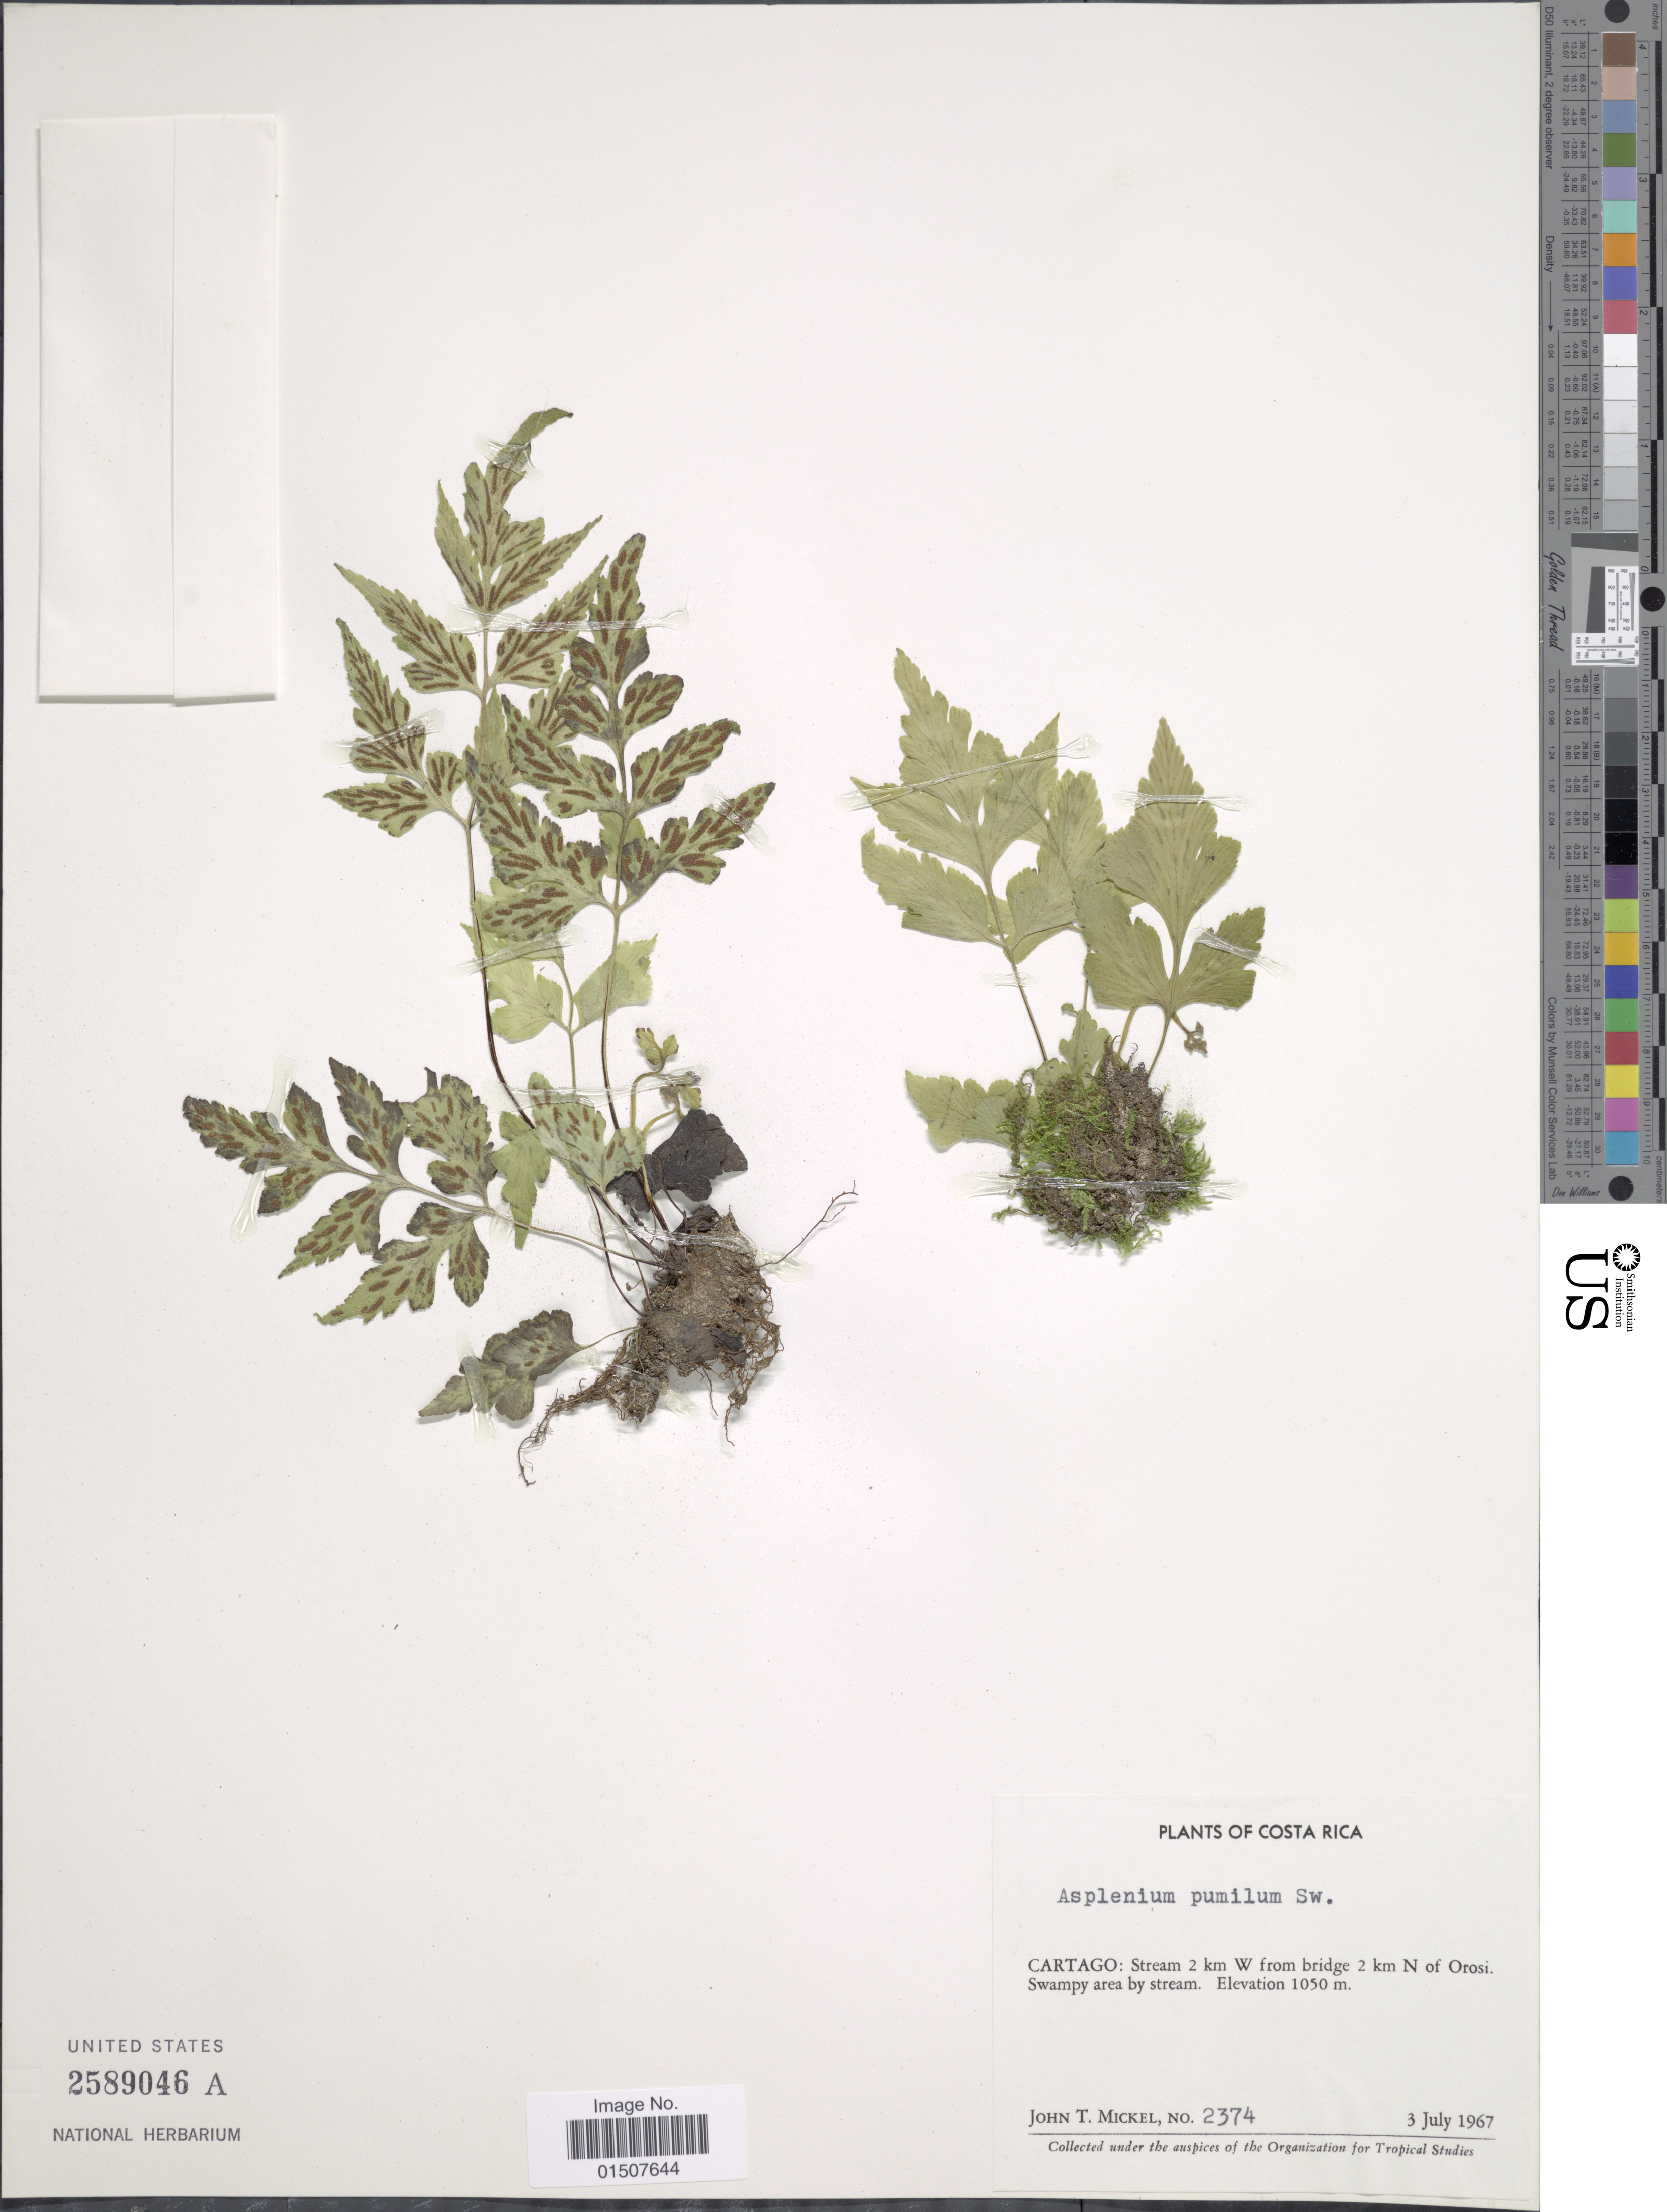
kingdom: Plantae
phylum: Tracheophyta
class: Polypodiopsida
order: Polypodiales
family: Aspleniaceae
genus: Asplenium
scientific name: Asplenium pumilum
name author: Sw.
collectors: J. T. Mickel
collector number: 2374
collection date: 1967-07-03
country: Costa Rica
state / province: Cartago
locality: Cartago: Stream 2 km W from bridge 2 km N of Orosi. Swampy area by stream.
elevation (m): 1050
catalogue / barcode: US 2589046A